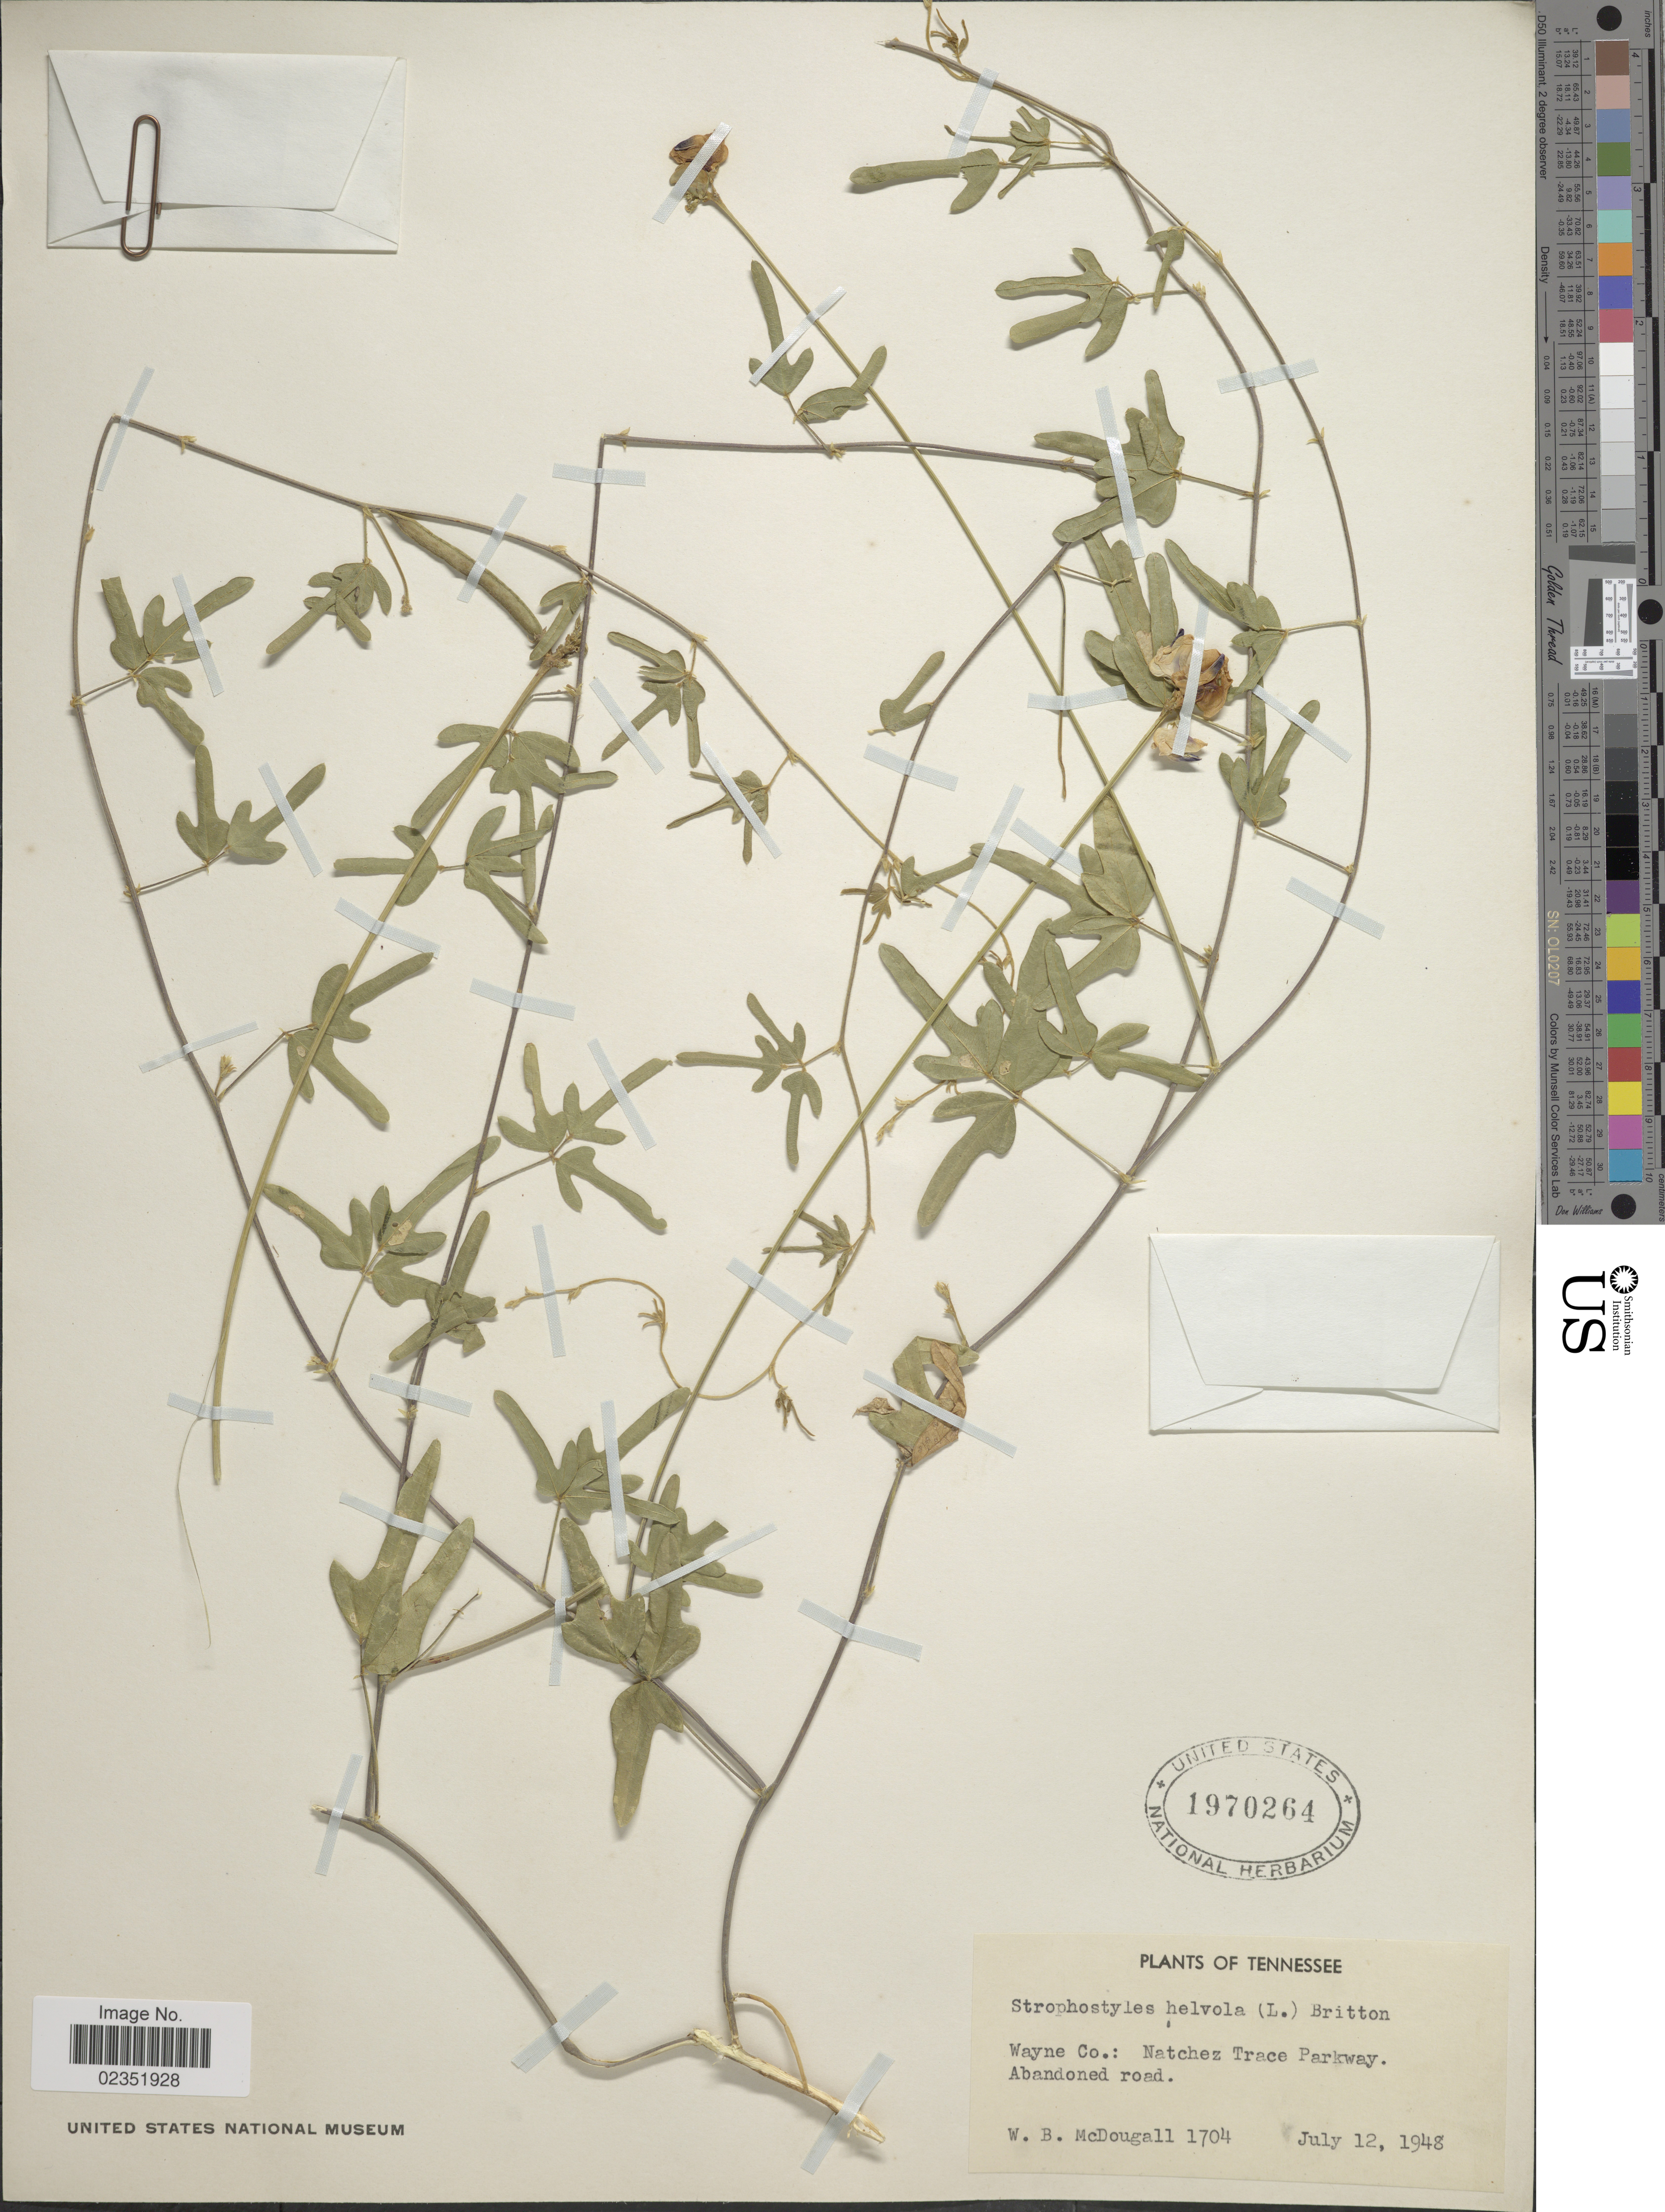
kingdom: Plantae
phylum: Tracheophyta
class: Magnoliopsida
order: Fabales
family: Fabaceae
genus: Strophostyles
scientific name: Strophostyles helvola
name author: (L.) Elliott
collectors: W. B. McDougall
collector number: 1704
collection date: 1948-07-12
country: United States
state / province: Tennessee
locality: Wayne Co.: Natchez Trace Parkway. Abandoned road.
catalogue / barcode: US 1970264